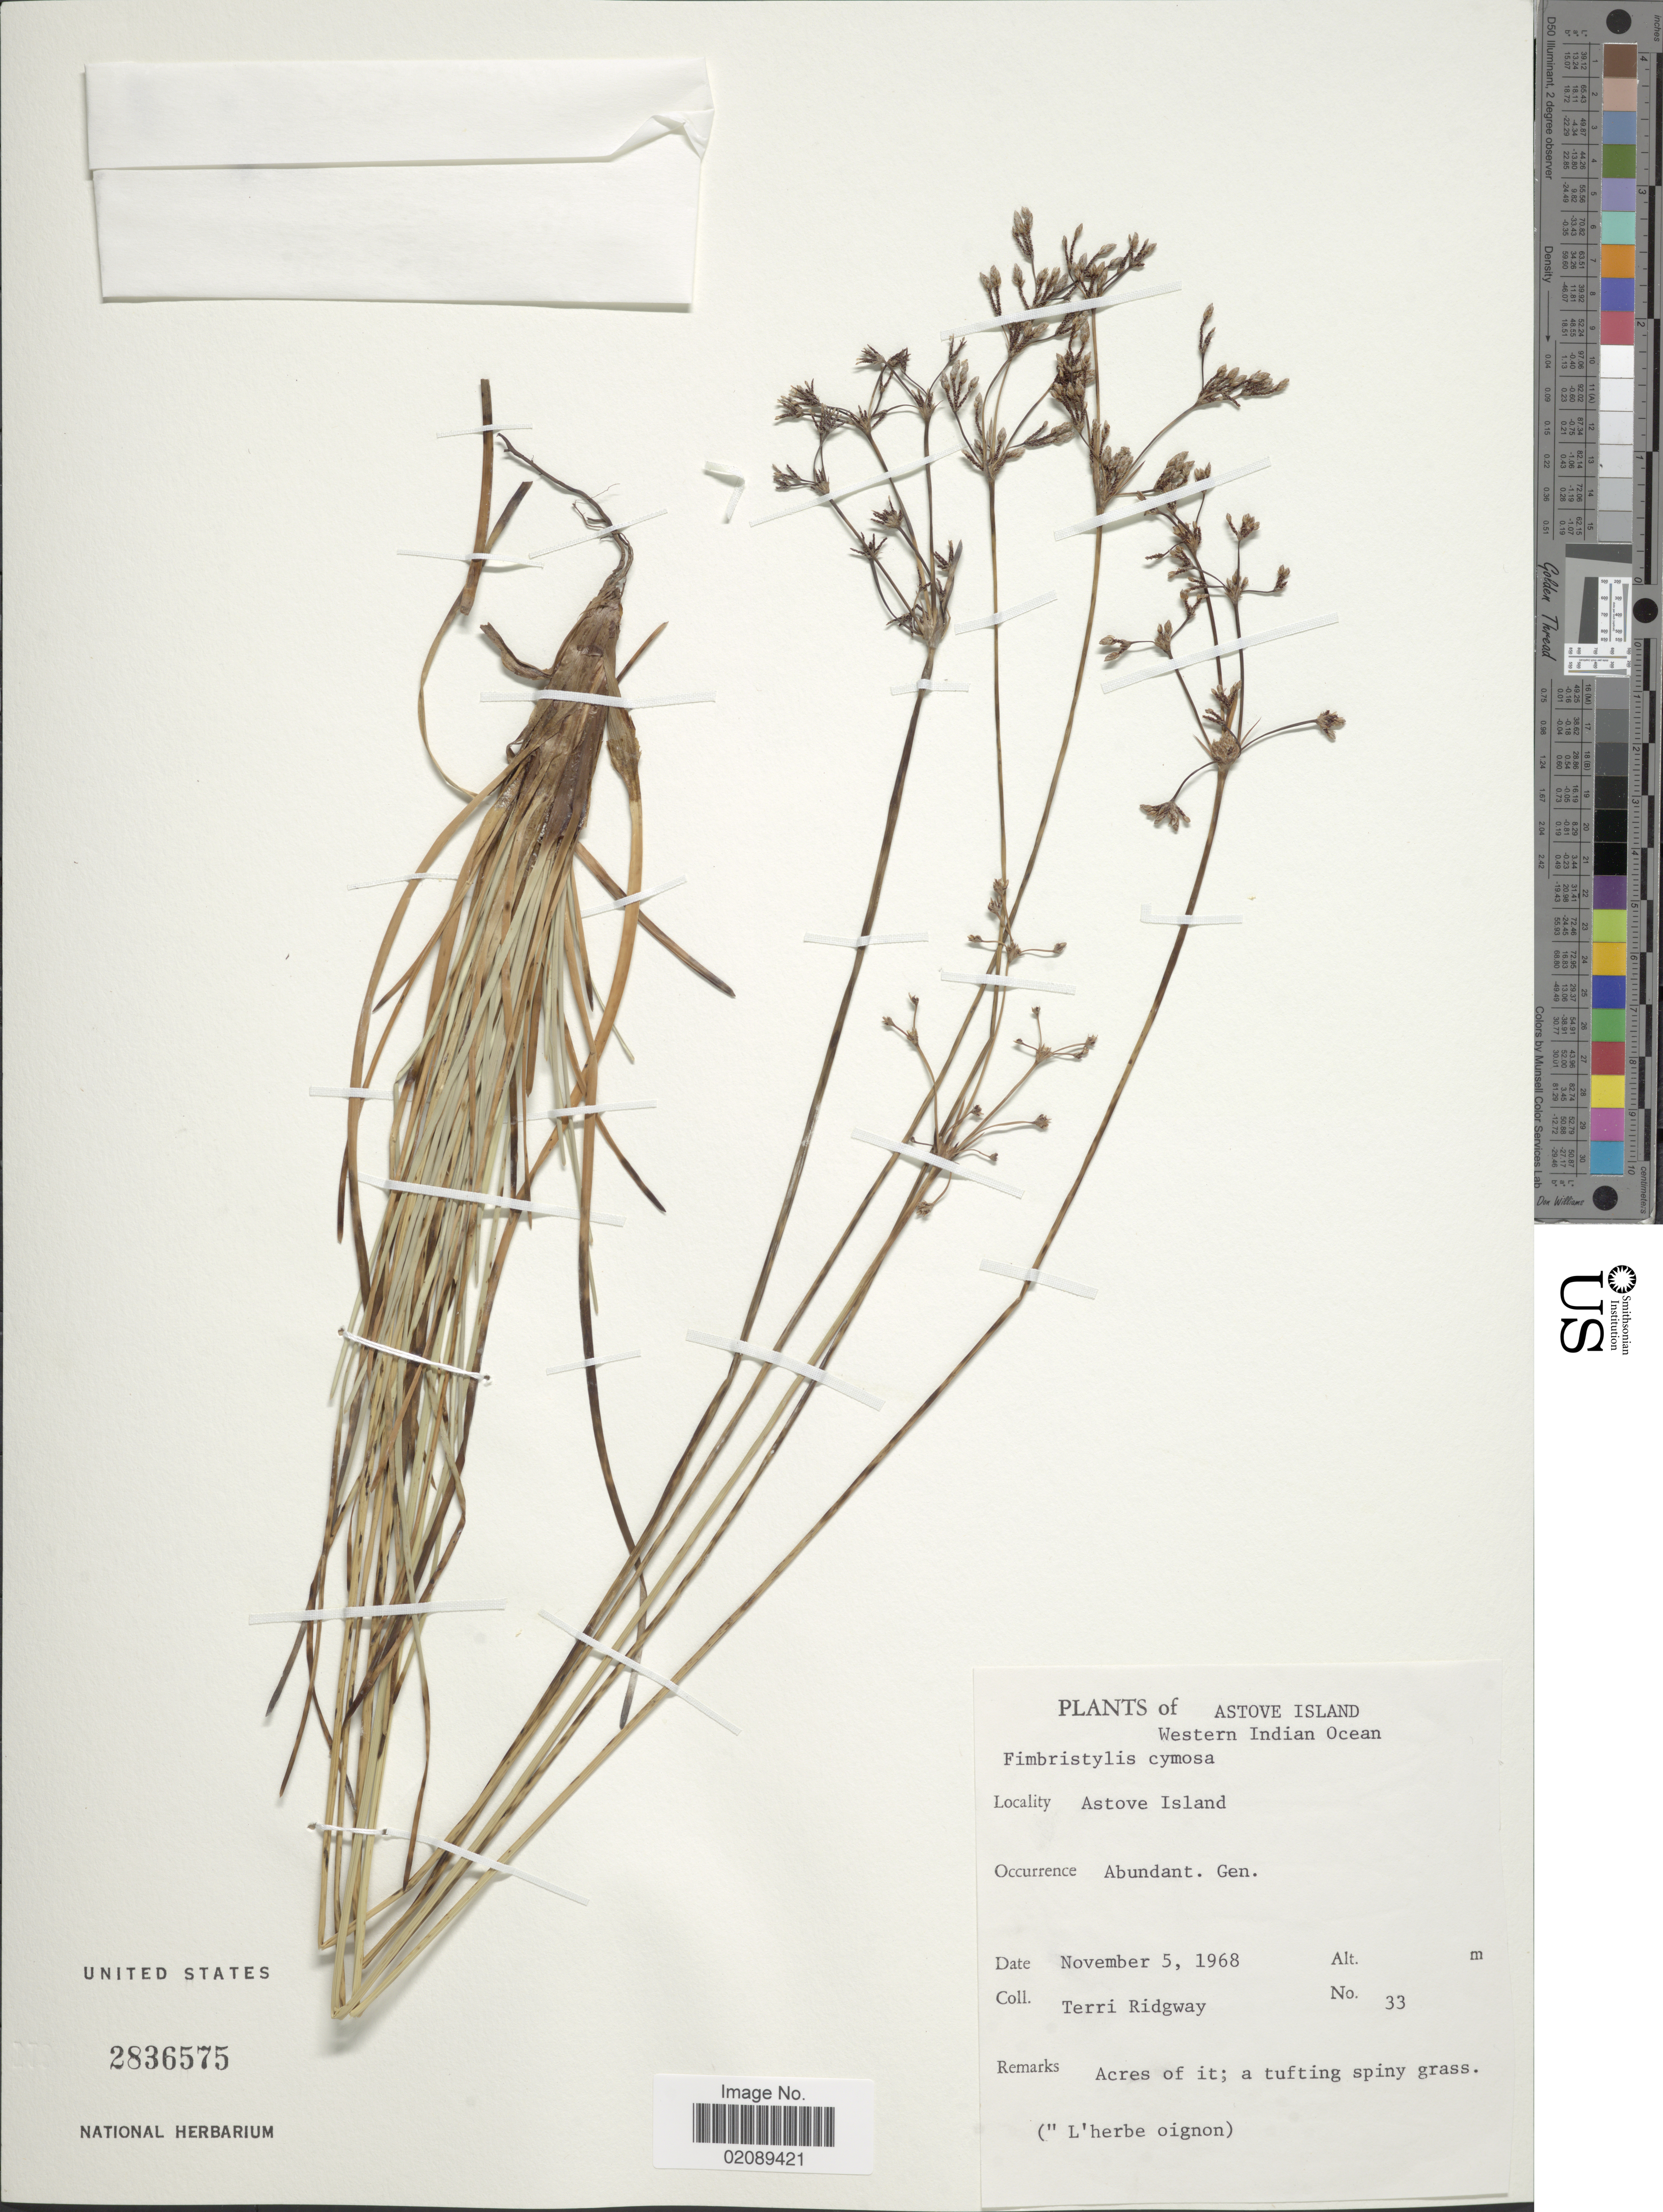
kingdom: Plantae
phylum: Tracheophyta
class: Liliopsida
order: Poales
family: Cyperaceae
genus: Fimbristylis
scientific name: Fimbristylis cymosa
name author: R. Br.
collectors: T. Ridgway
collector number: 33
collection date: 1968-11-05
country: Seychelles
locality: Astove Island, Western Indian Ocean, Astove Island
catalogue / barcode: US 2836575